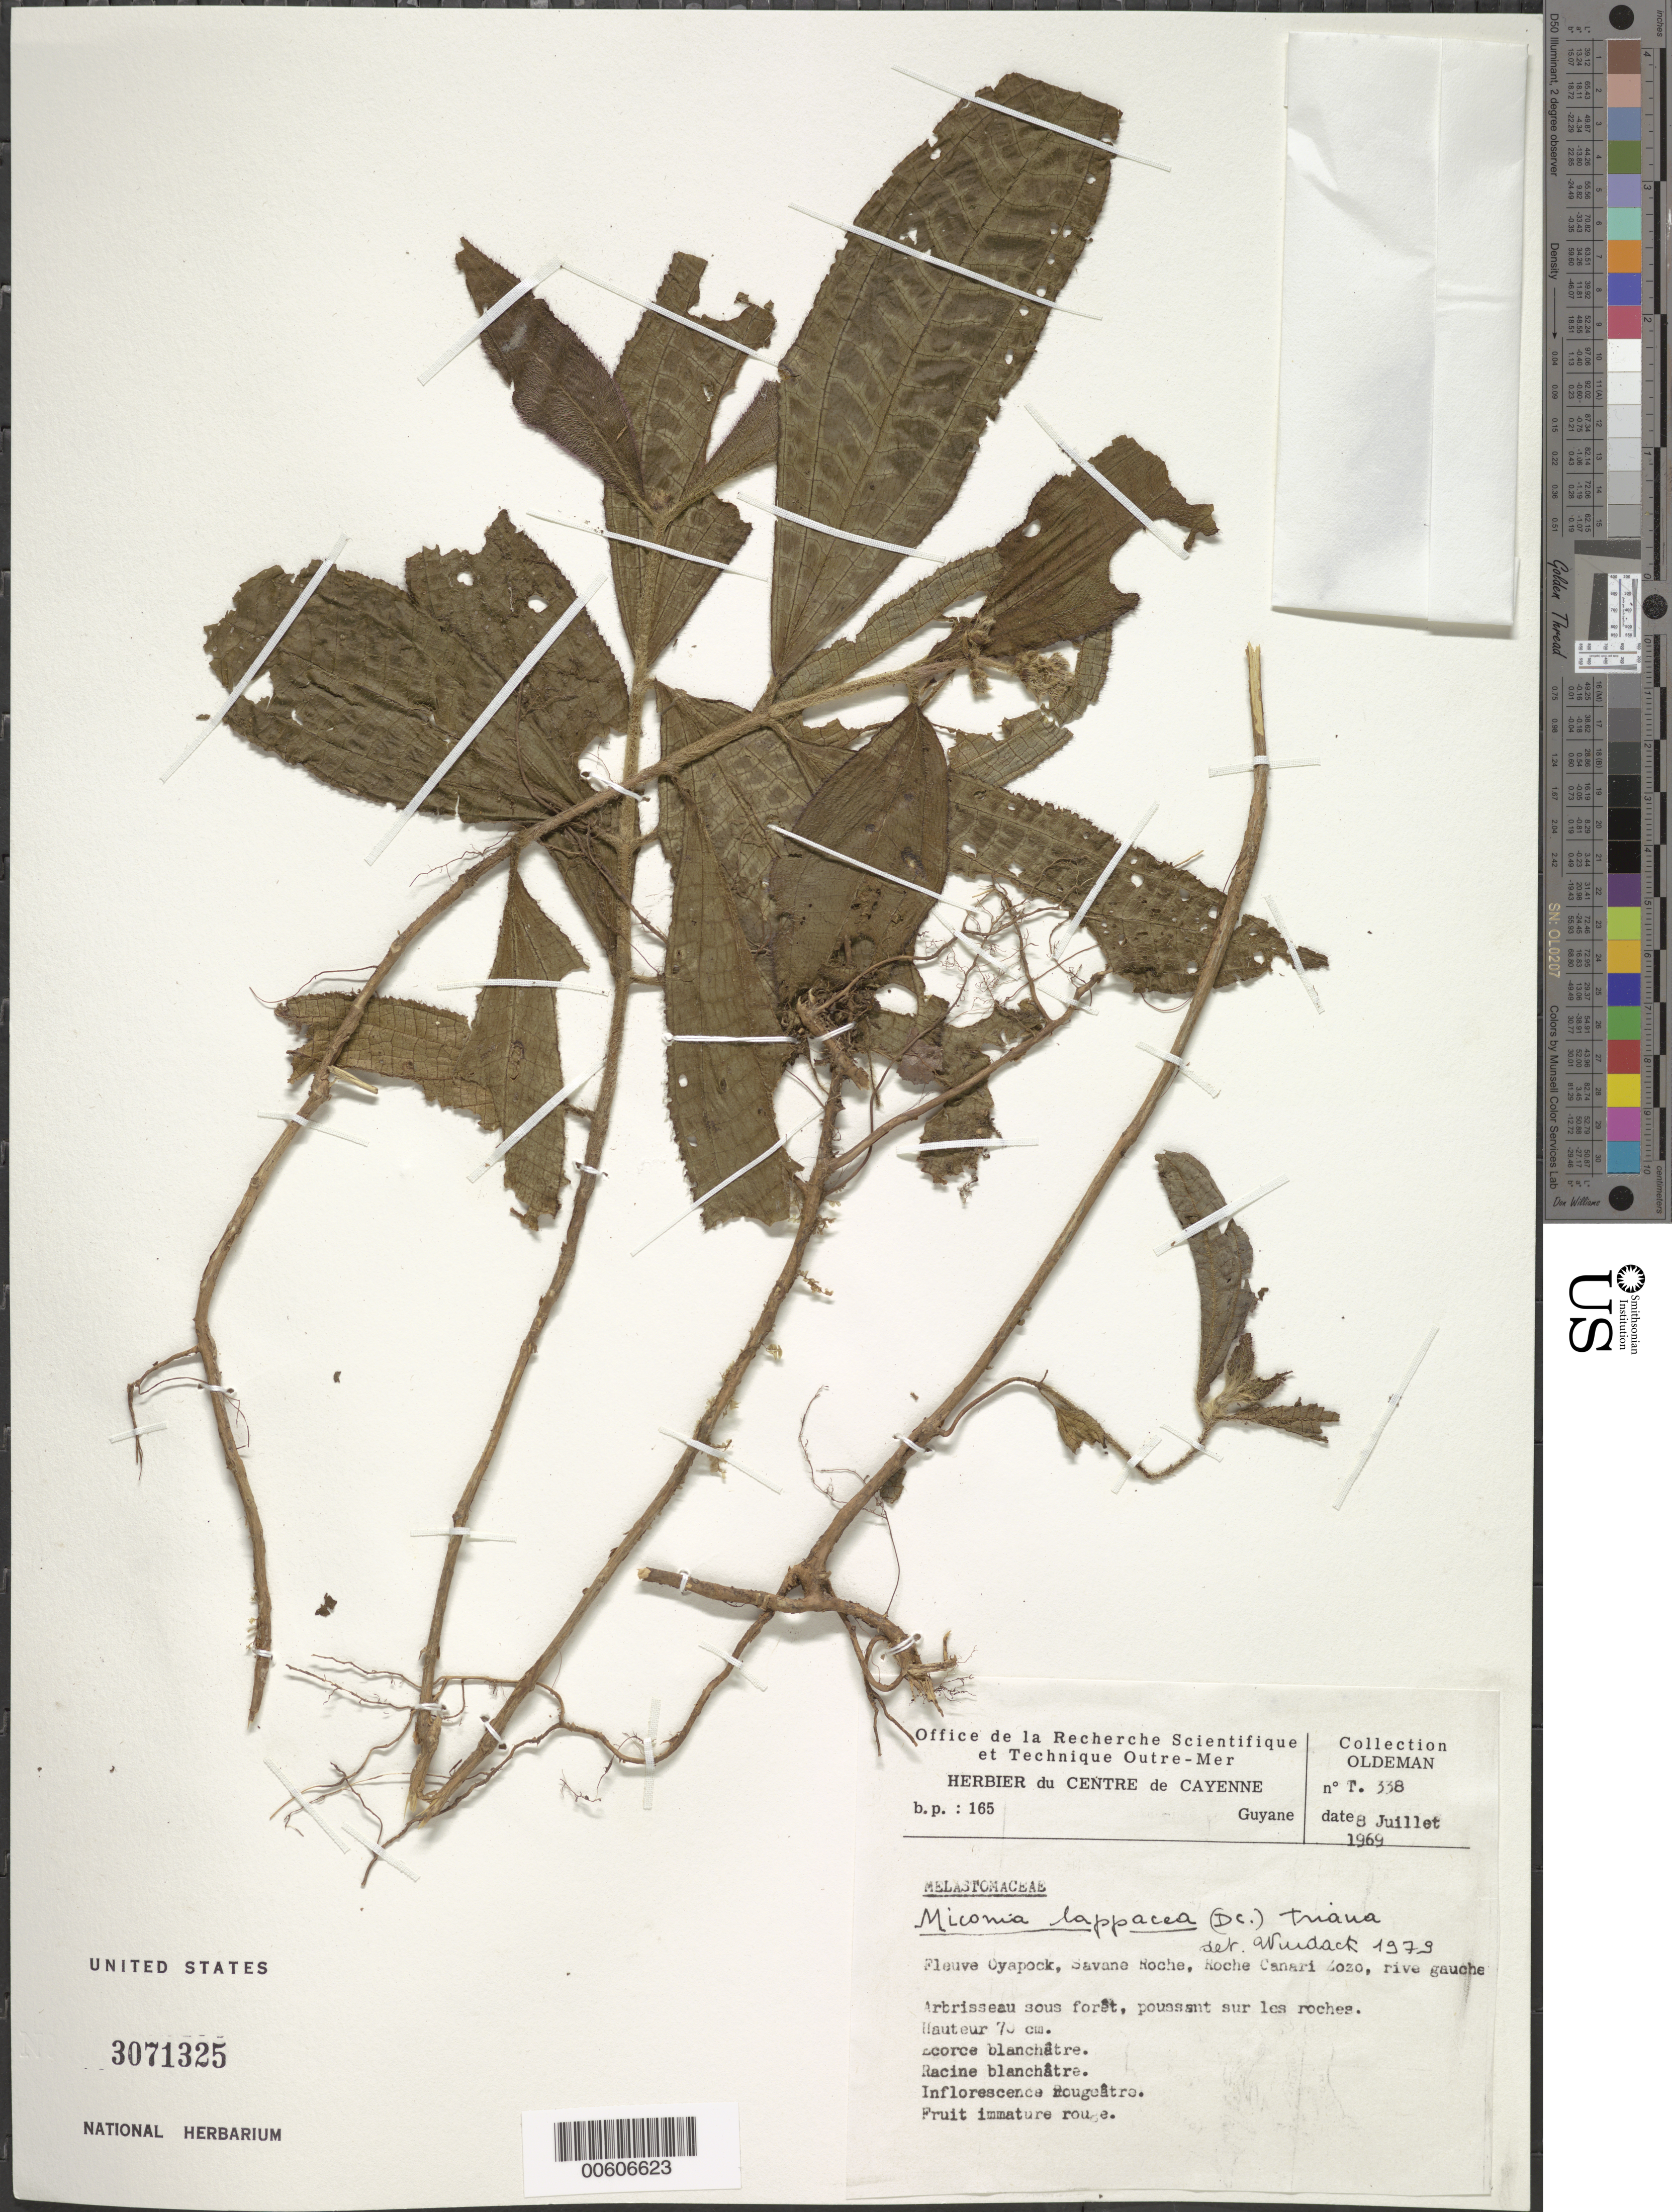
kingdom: Plantae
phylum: Tracheophyta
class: Magnoliopsida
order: Myrtales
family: Melastomataceae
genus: Miconia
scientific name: Miconia lappacea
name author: (DC.) Triana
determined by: Wurdack, John J., (US), US (UNITED STATES)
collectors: R. Oldeman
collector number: T 338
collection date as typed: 8-Jul-69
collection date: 1969-07-08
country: French Guiana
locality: Fleuve Oyapock, Savane Roche, Roche Canari Zozo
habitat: Poussant sur les roches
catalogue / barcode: US 3071325